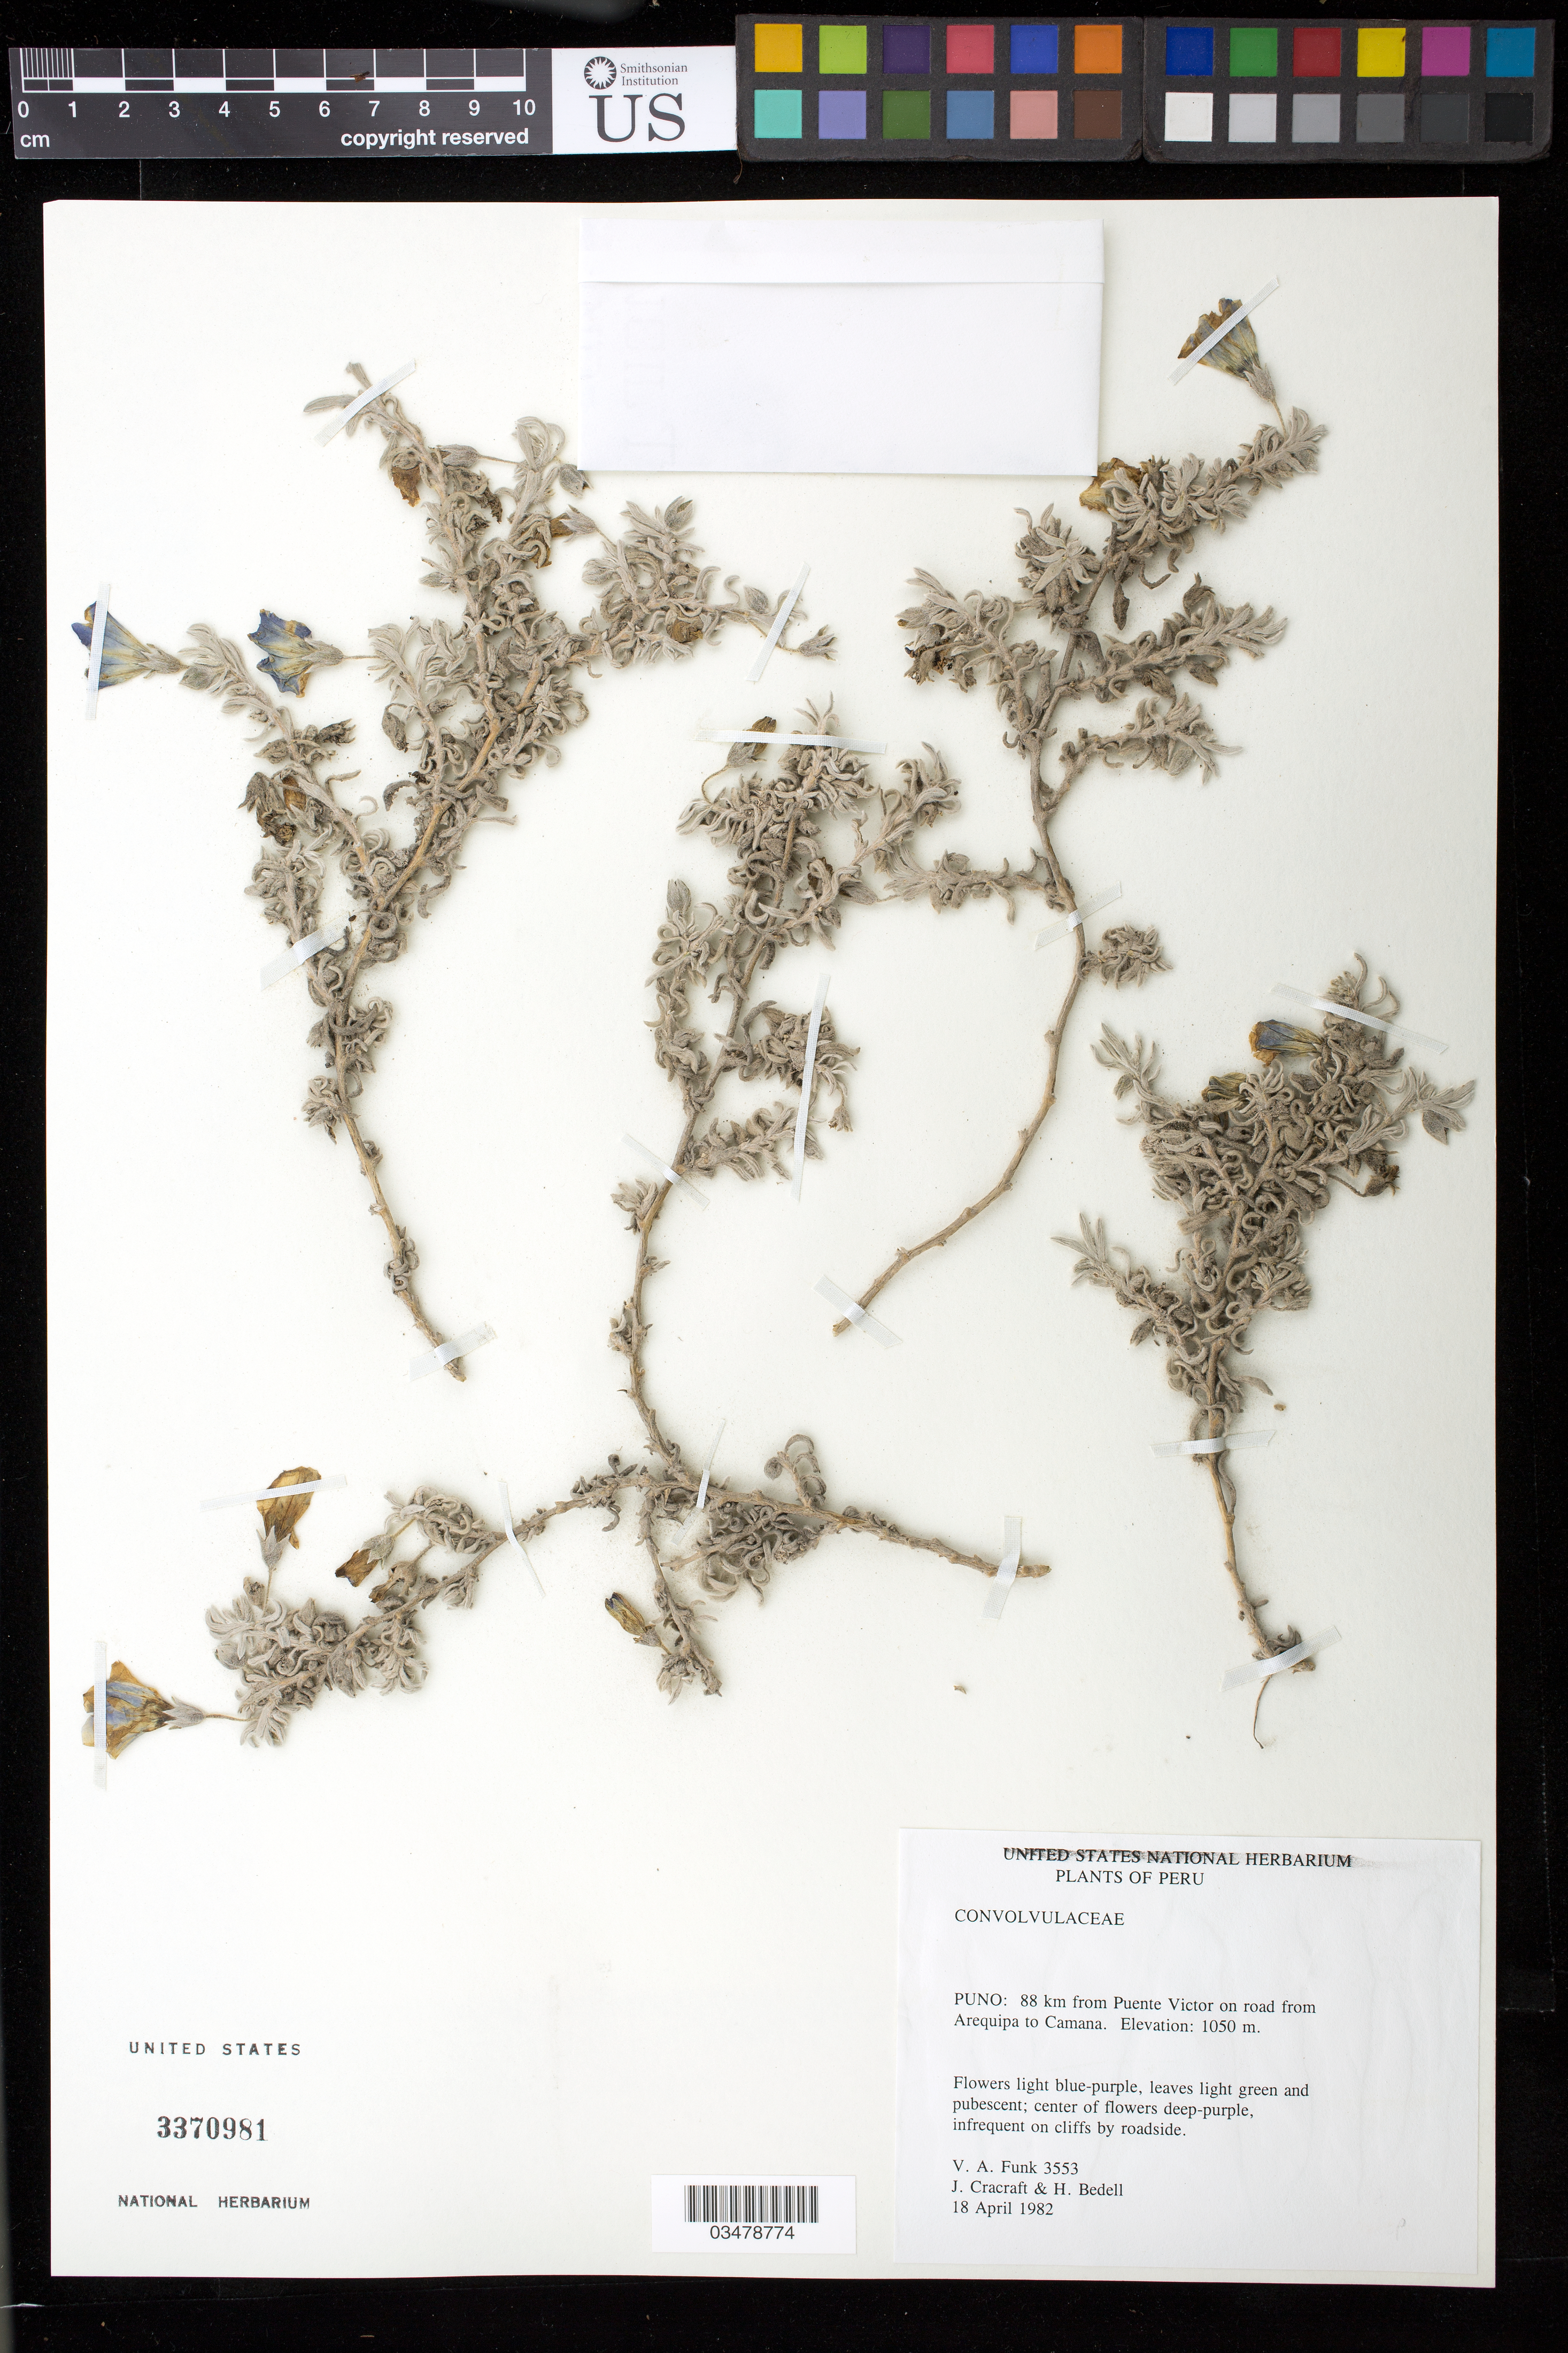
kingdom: Plantae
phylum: Tracheophyta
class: Magnoliopsida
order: Solanales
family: Convolvulaceae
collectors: V. Funk, J. L. Cracraft & H. Bedell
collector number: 3553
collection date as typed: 4/18/1982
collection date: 1982-04-18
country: Peru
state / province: Puno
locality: Puno: 88 km from Puente Victor on road from Arequipa to Camana.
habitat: On cliffs by roadside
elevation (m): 1050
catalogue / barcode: US 3370981